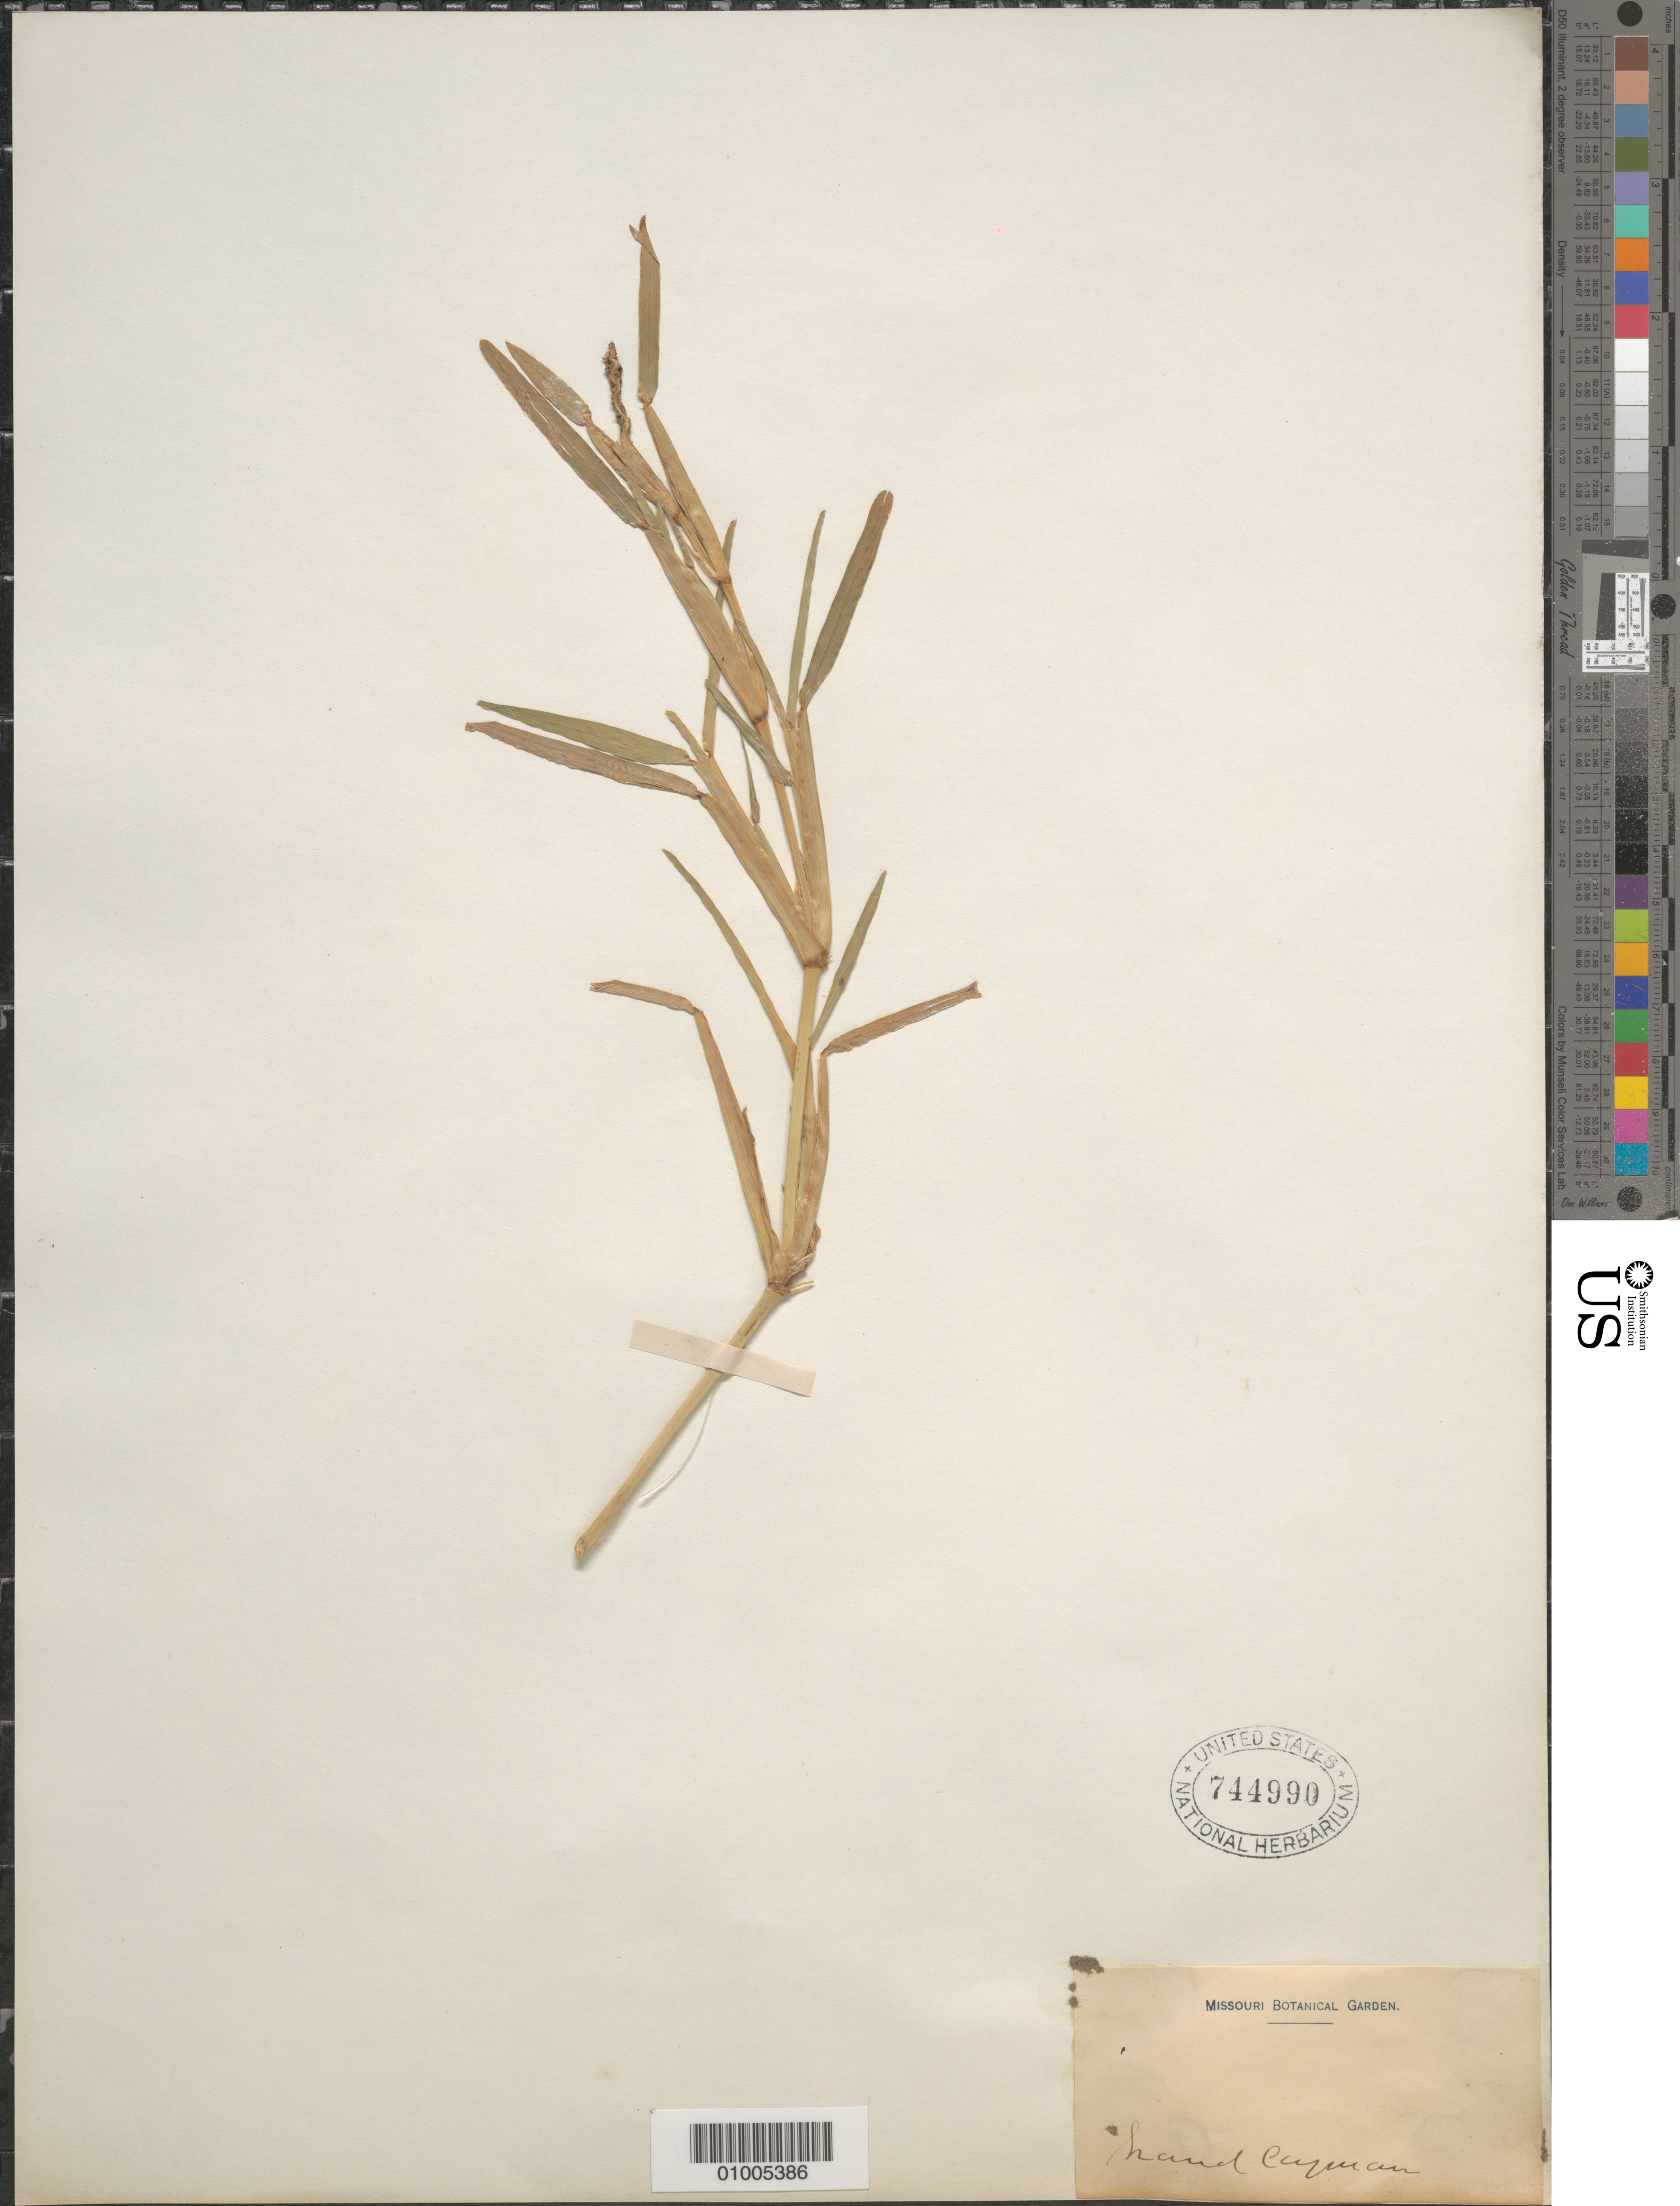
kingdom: Plantae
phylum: Tracheophyta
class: Liliopsida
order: Poales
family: Poaceae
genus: Stenotaphrum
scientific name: Stenotaphrum secundatum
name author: (Walter) Kuntze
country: Bahamas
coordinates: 0 N, 0 E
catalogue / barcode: US 744990